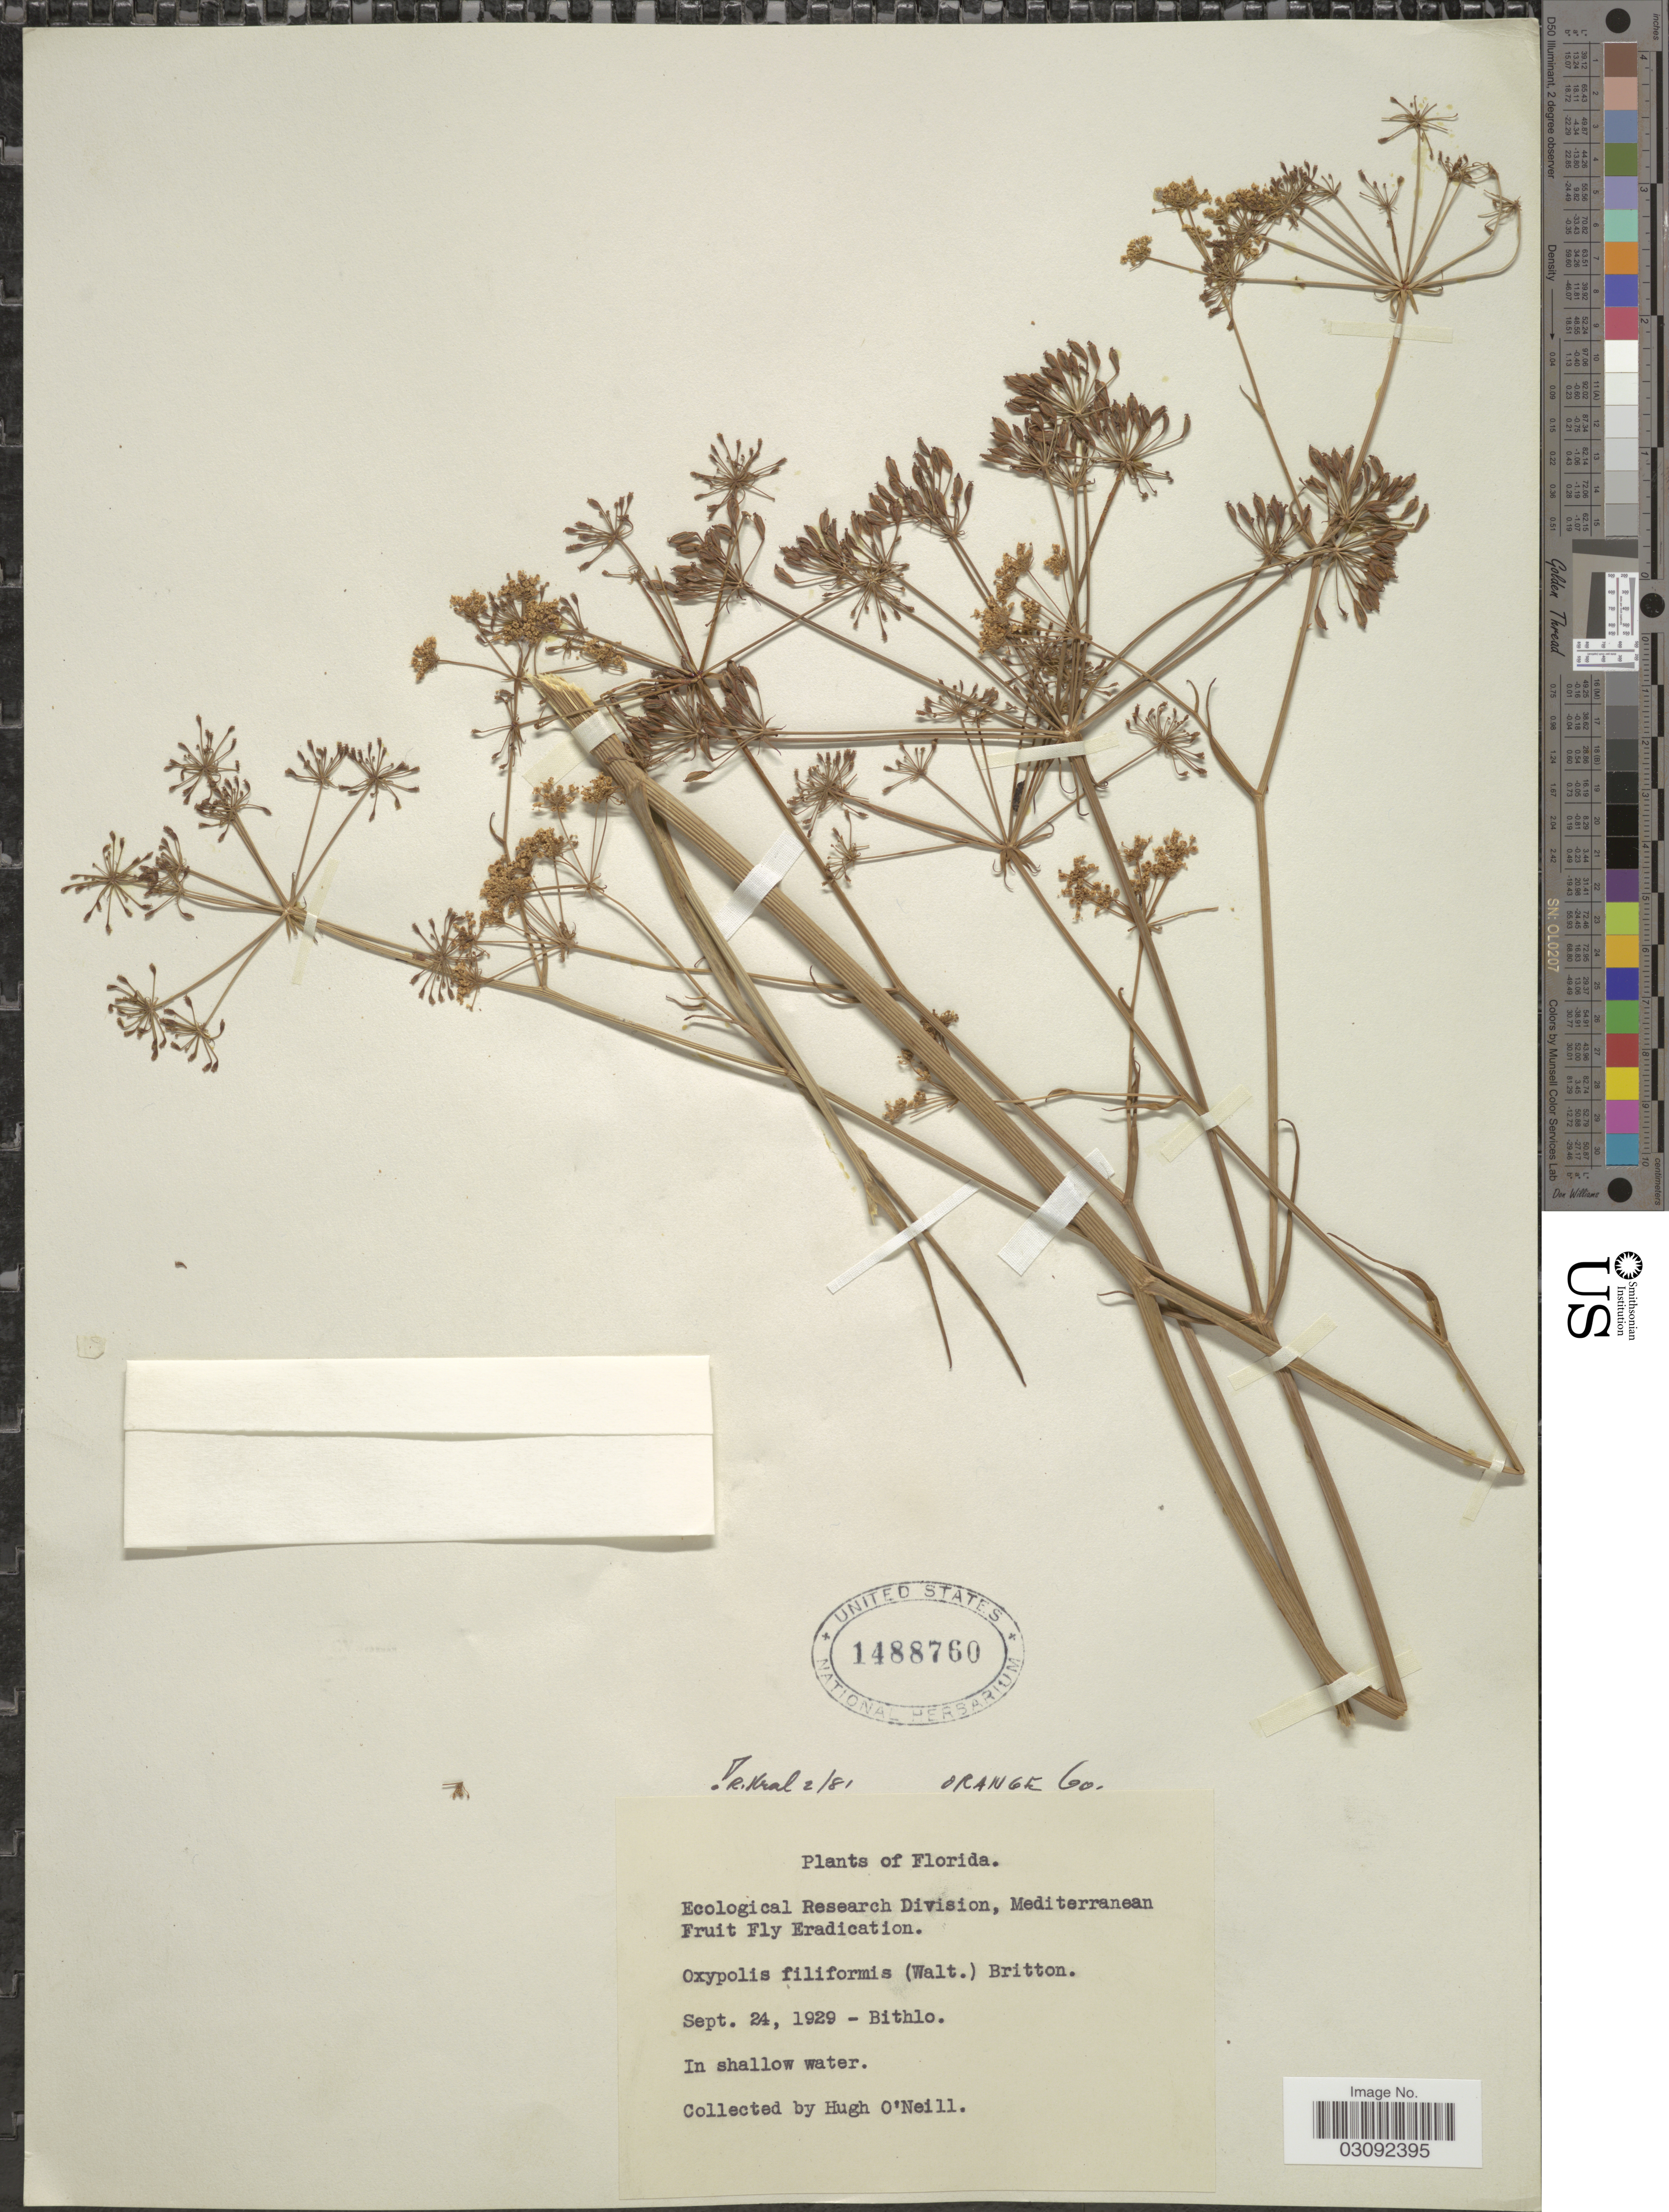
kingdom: Plantae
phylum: Tracheophyta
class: Magnoliopsida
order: Apiales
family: Apiaceae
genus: Oxypolis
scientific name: Oxypolis filiformis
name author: (Walter) Britton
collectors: H. O'Neill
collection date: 1929-09-24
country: United States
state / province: Florida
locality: Bithlo.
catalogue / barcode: US 1488760